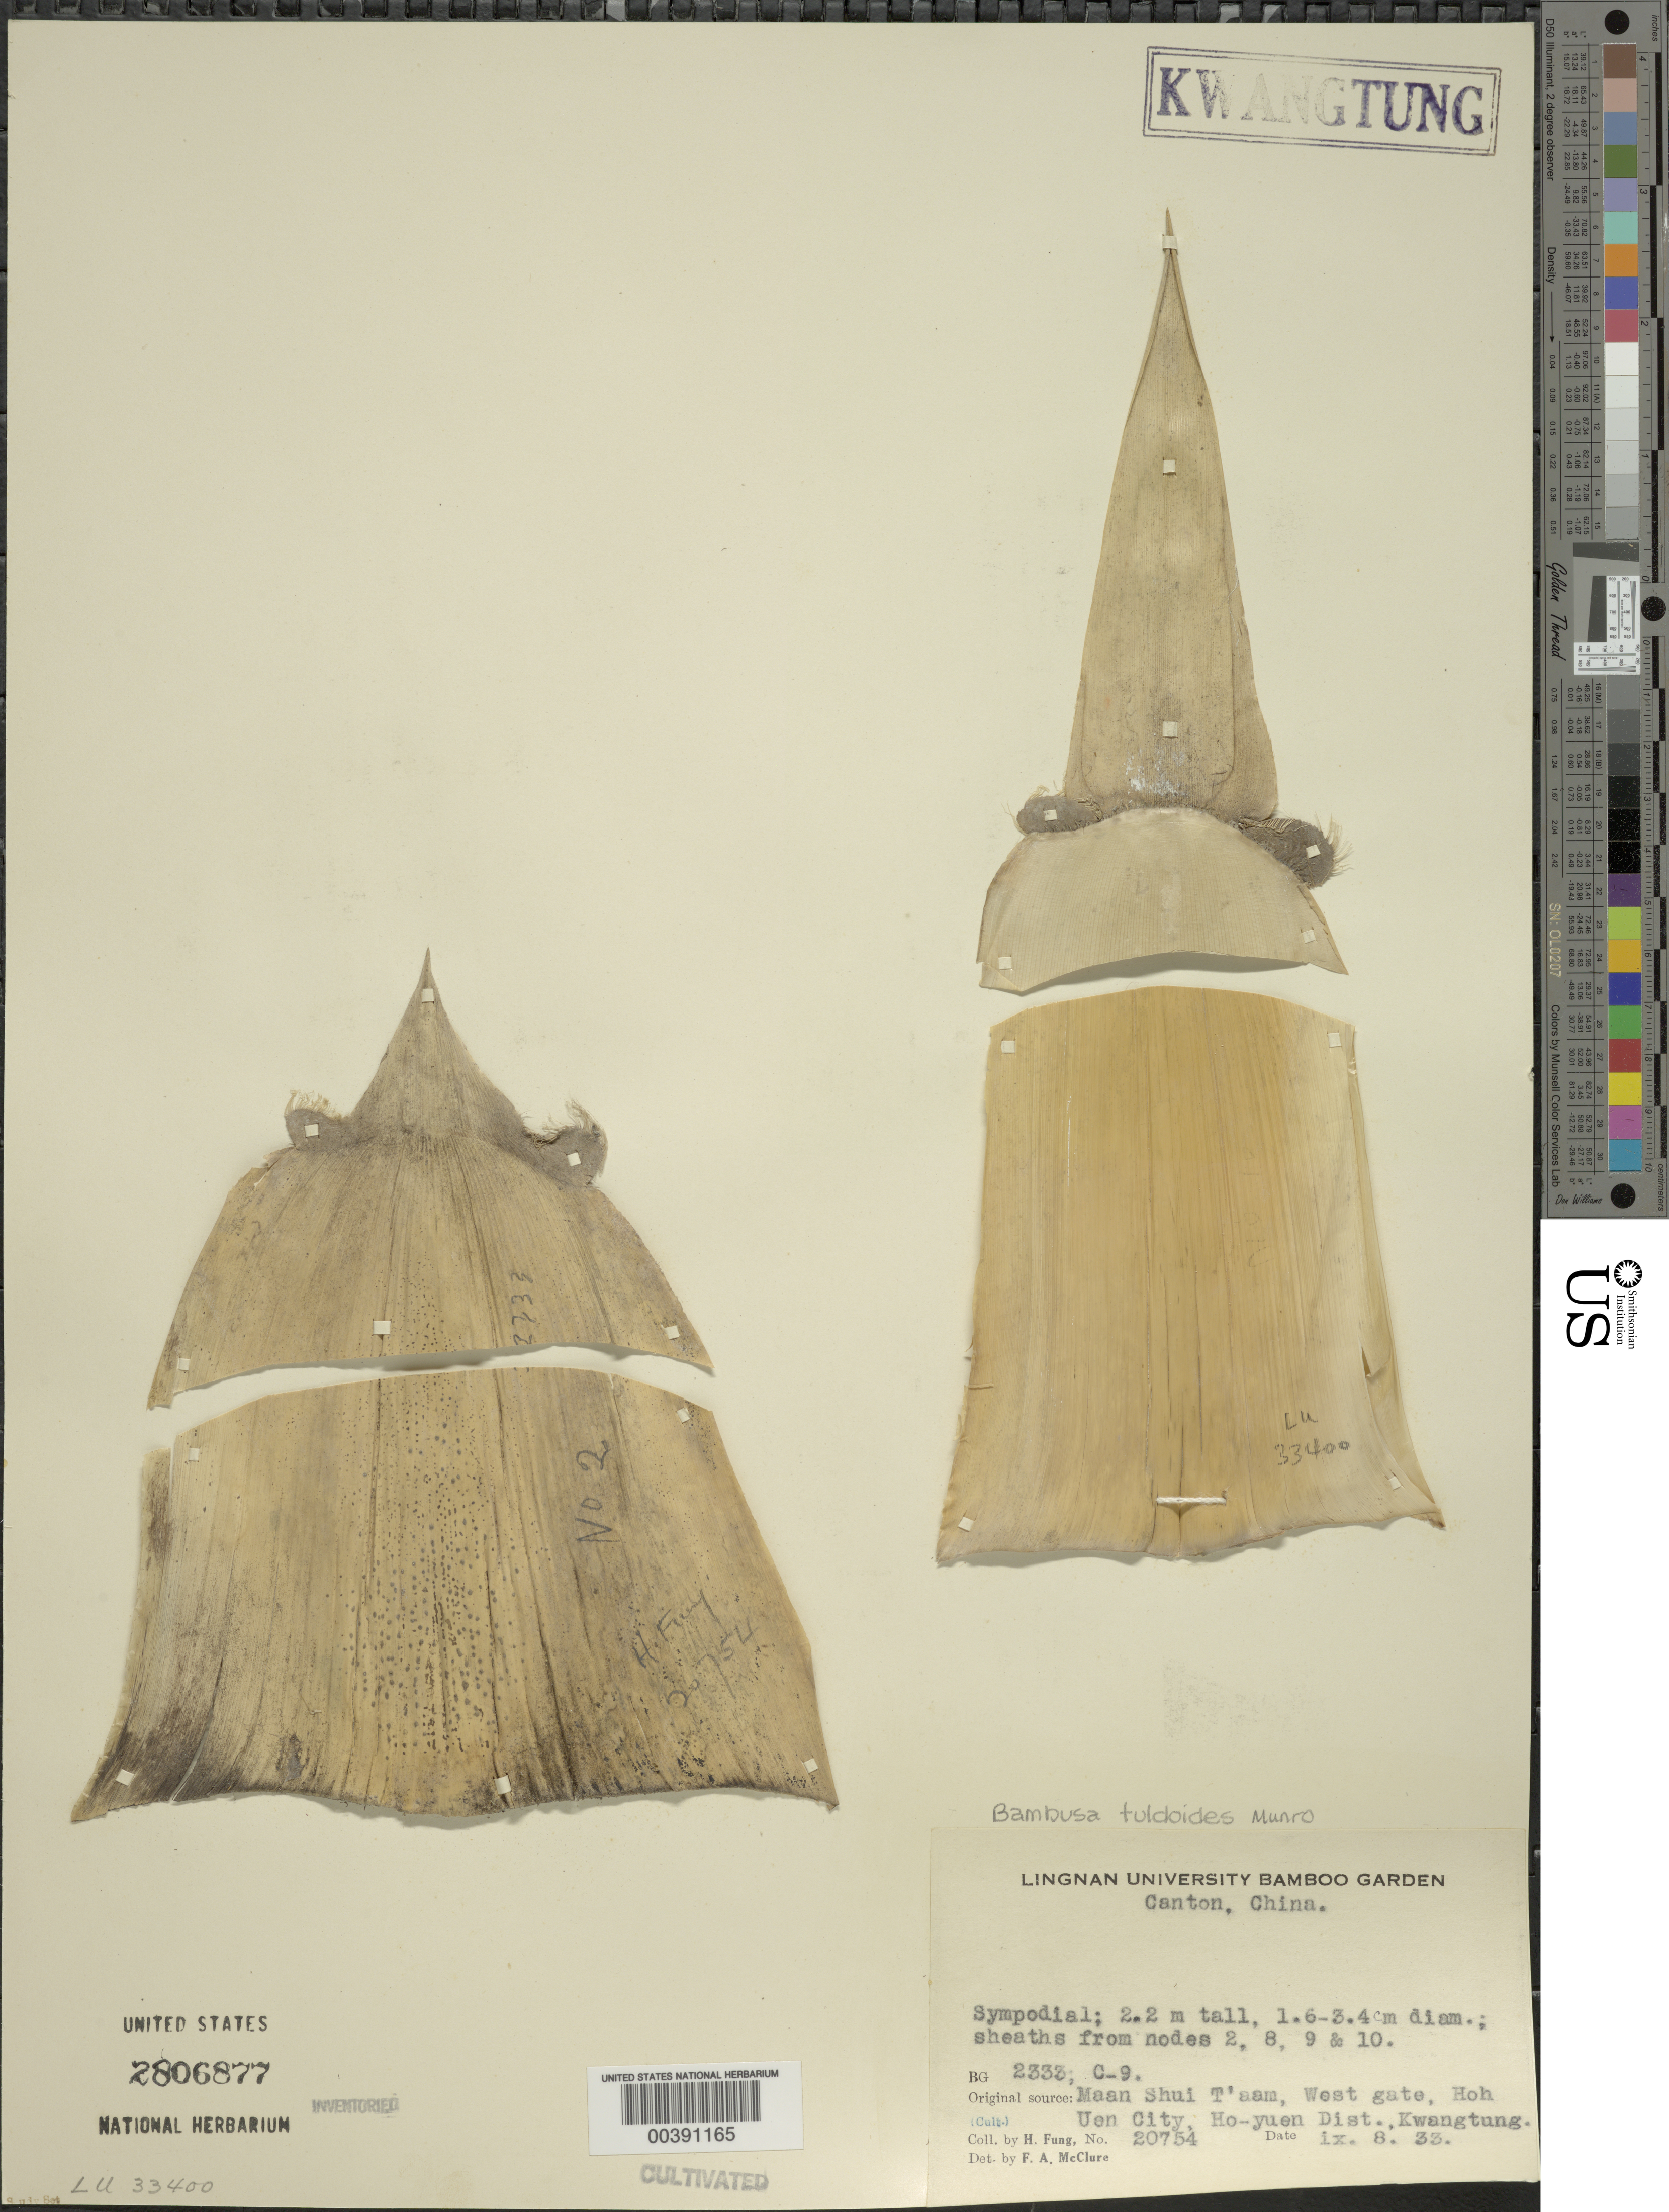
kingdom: Plantae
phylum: Tracheophyta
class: Liliopsida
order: Poales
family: Poaceae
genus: Bambusa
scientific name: Bambusa tuldoides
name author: Munro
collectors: H. L. Fung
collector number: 20754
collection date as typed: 08 Sep 1933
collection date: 1933-09-08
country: China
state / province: Guangdong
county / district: Guangzhou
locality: Lingnan univ. bg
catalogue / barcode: US 2806877